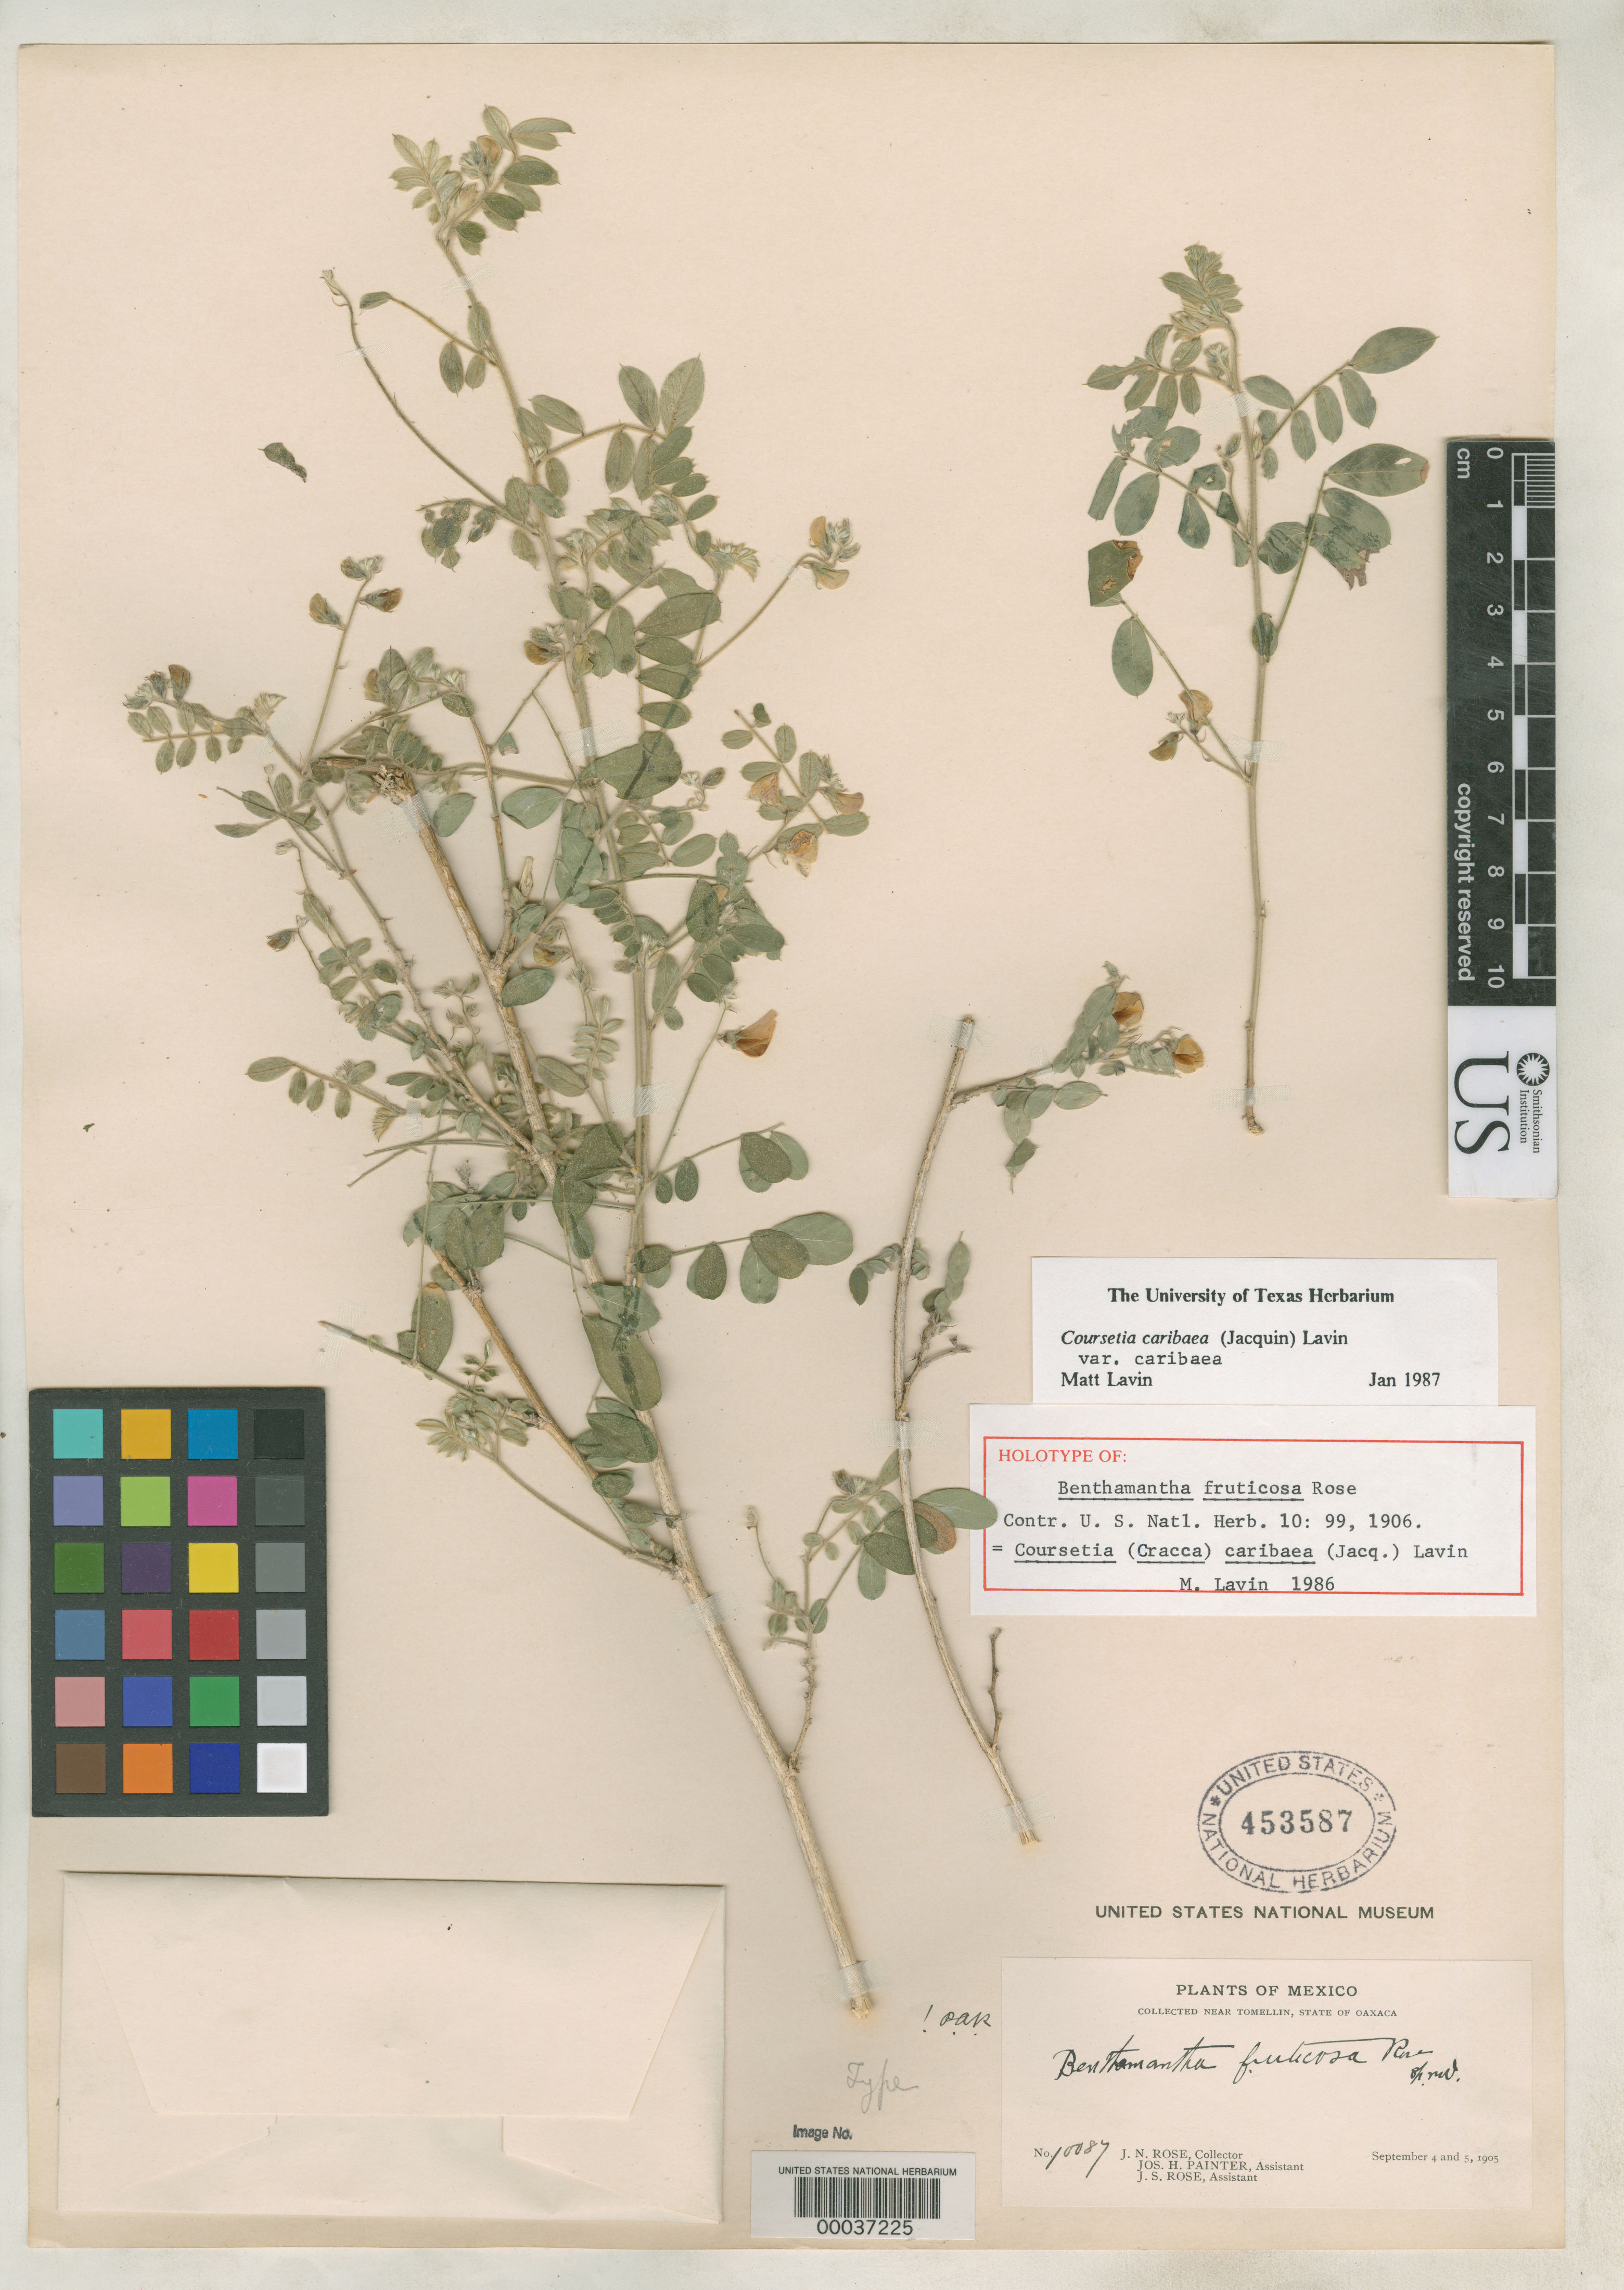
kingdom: Plantae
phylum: Tracheophyta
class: Magnoliopsida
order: Fabales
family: Fabaceae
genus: Benthamantha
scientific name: Benthamantha fruticosa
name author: Rose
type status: Holotype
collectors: J. N. Rose & J. H. Painter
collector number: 10087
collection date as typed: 04 Sep 1905 to 05 Sep 1905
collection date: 1905-09-04/1905-09-05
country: Mexico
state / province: Oaxaca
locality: Tomellin Canyon.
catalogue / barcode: US 453587